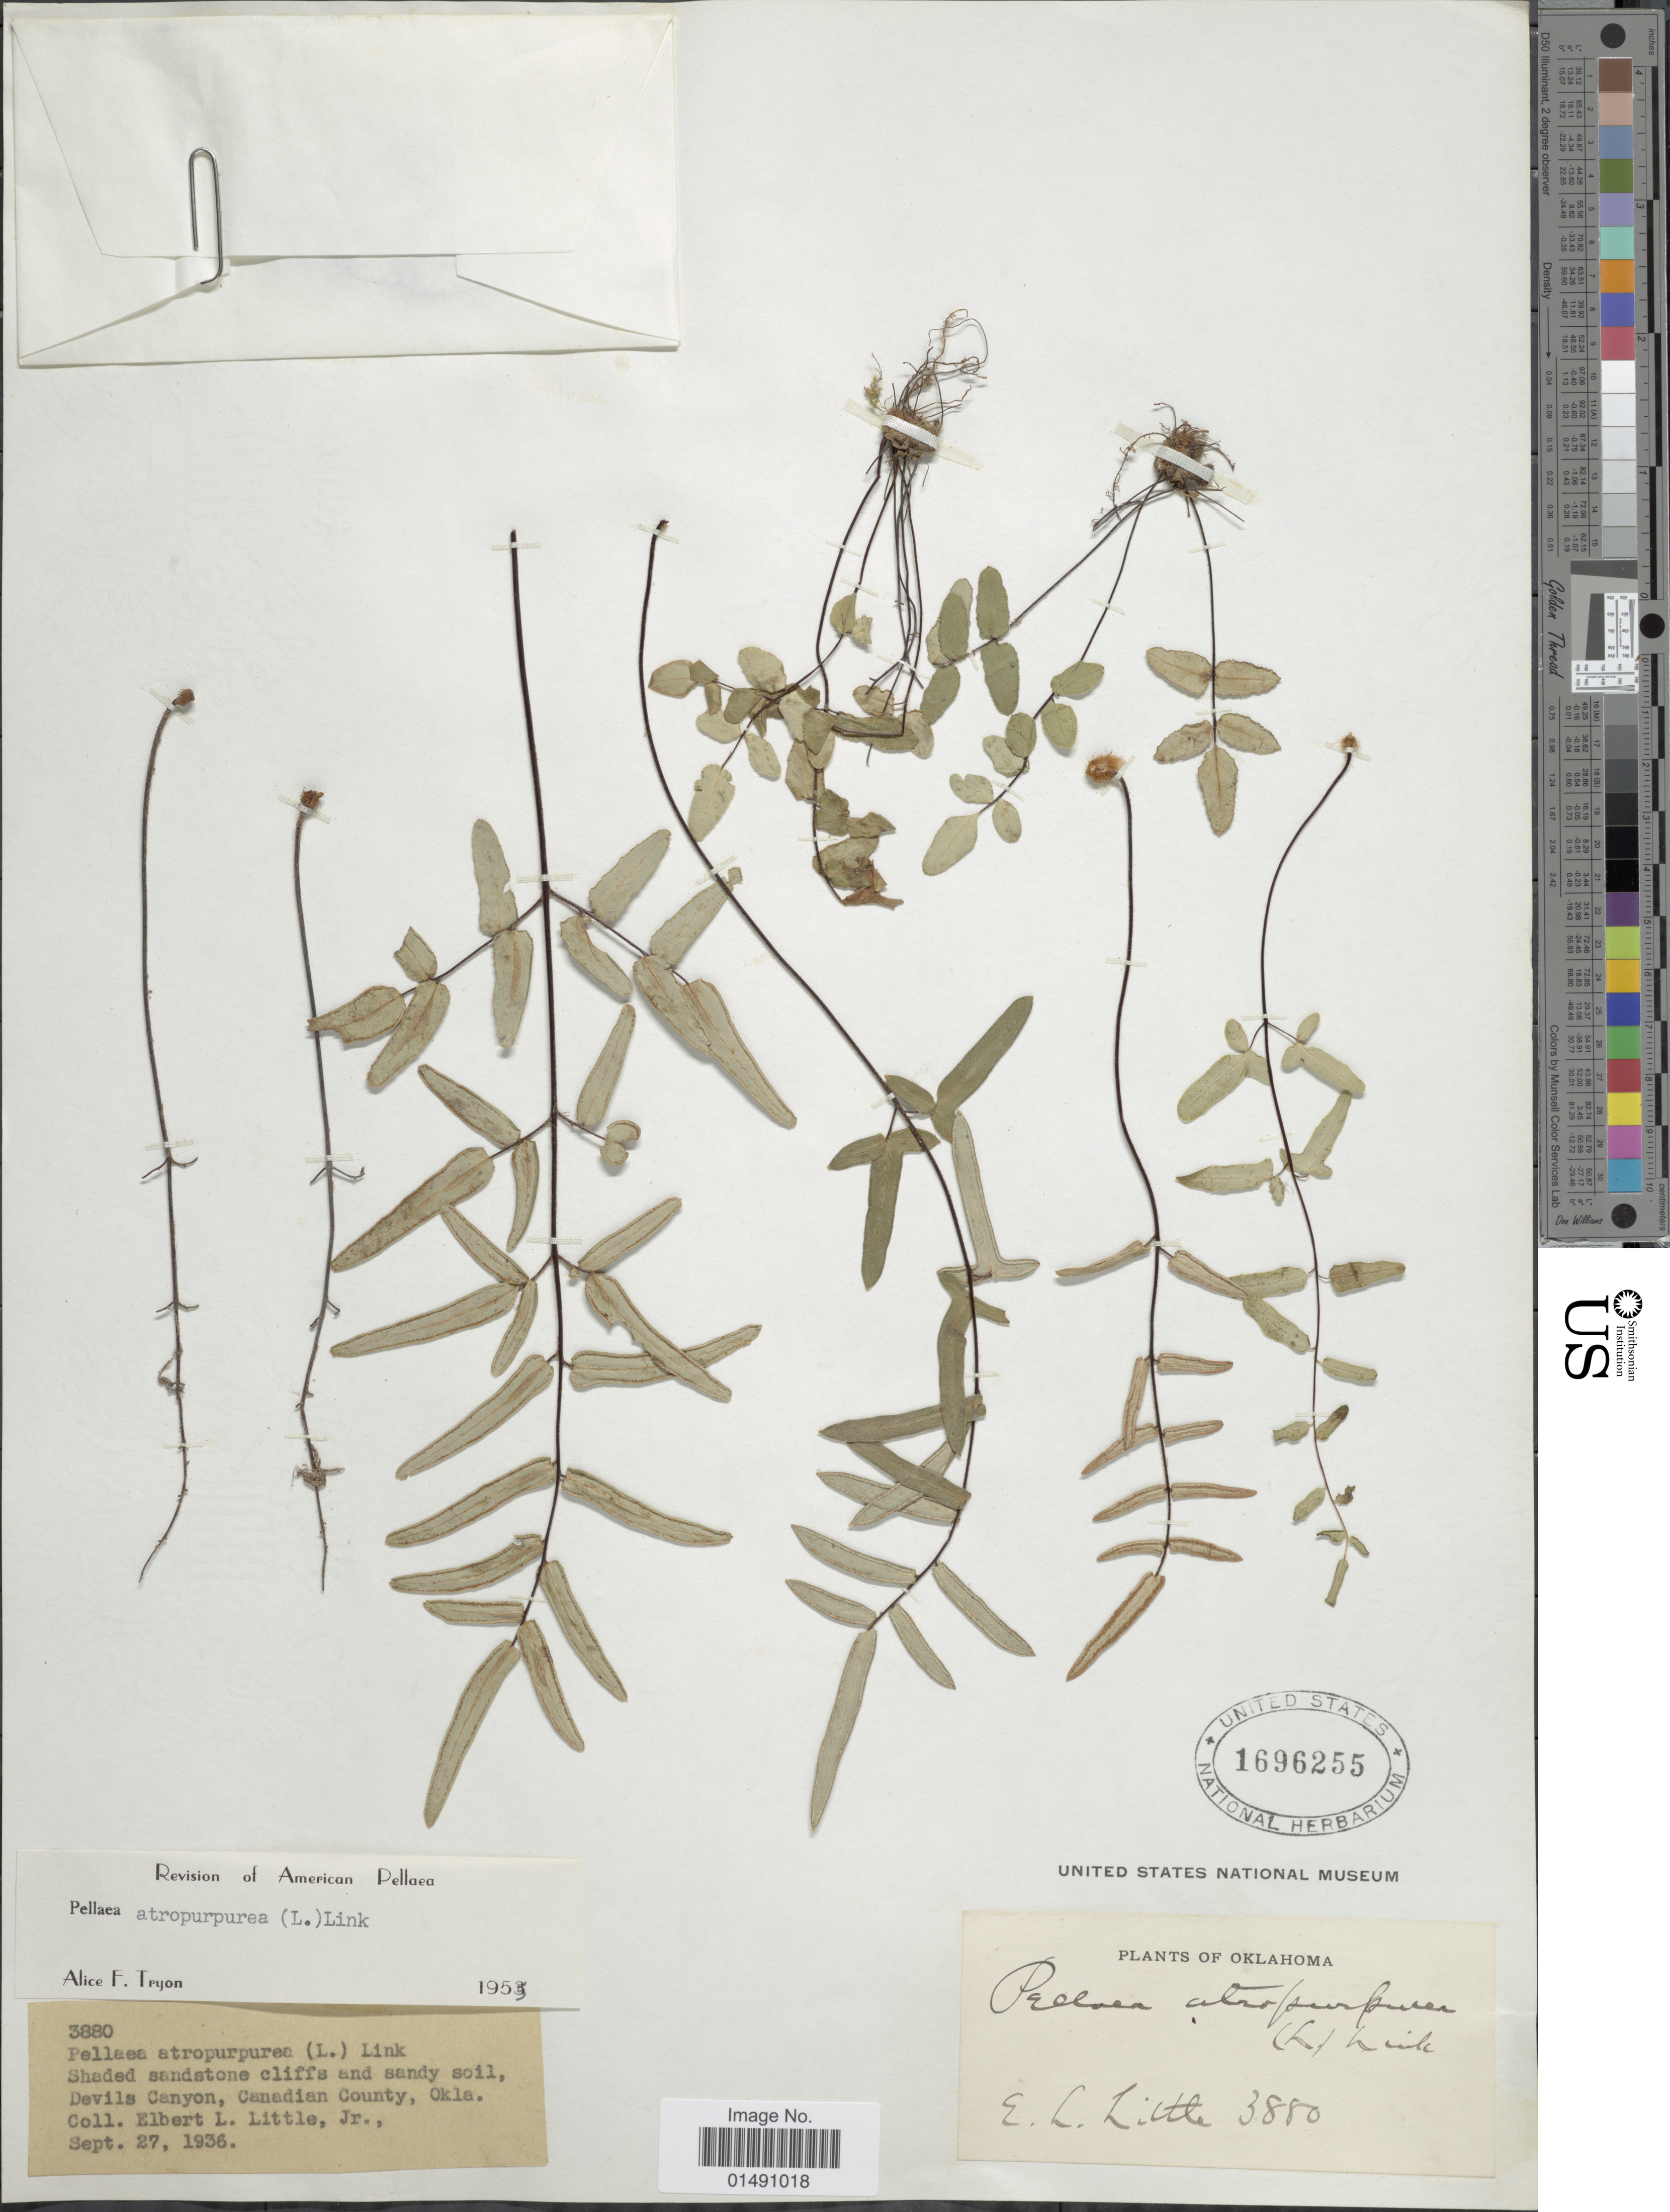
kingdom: Plantae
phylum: Tracheophyta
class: Polypodiopsida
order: Polypodiales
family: Pteridaceae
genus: Pellaea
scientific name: Pellaea atropurpurea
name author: (L.) Link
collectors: E. L. Little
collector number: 3880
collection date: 1936-09-27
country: United States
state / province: Oklahoma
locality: Devils Canyon, Canadian County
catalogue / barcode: US 1696255